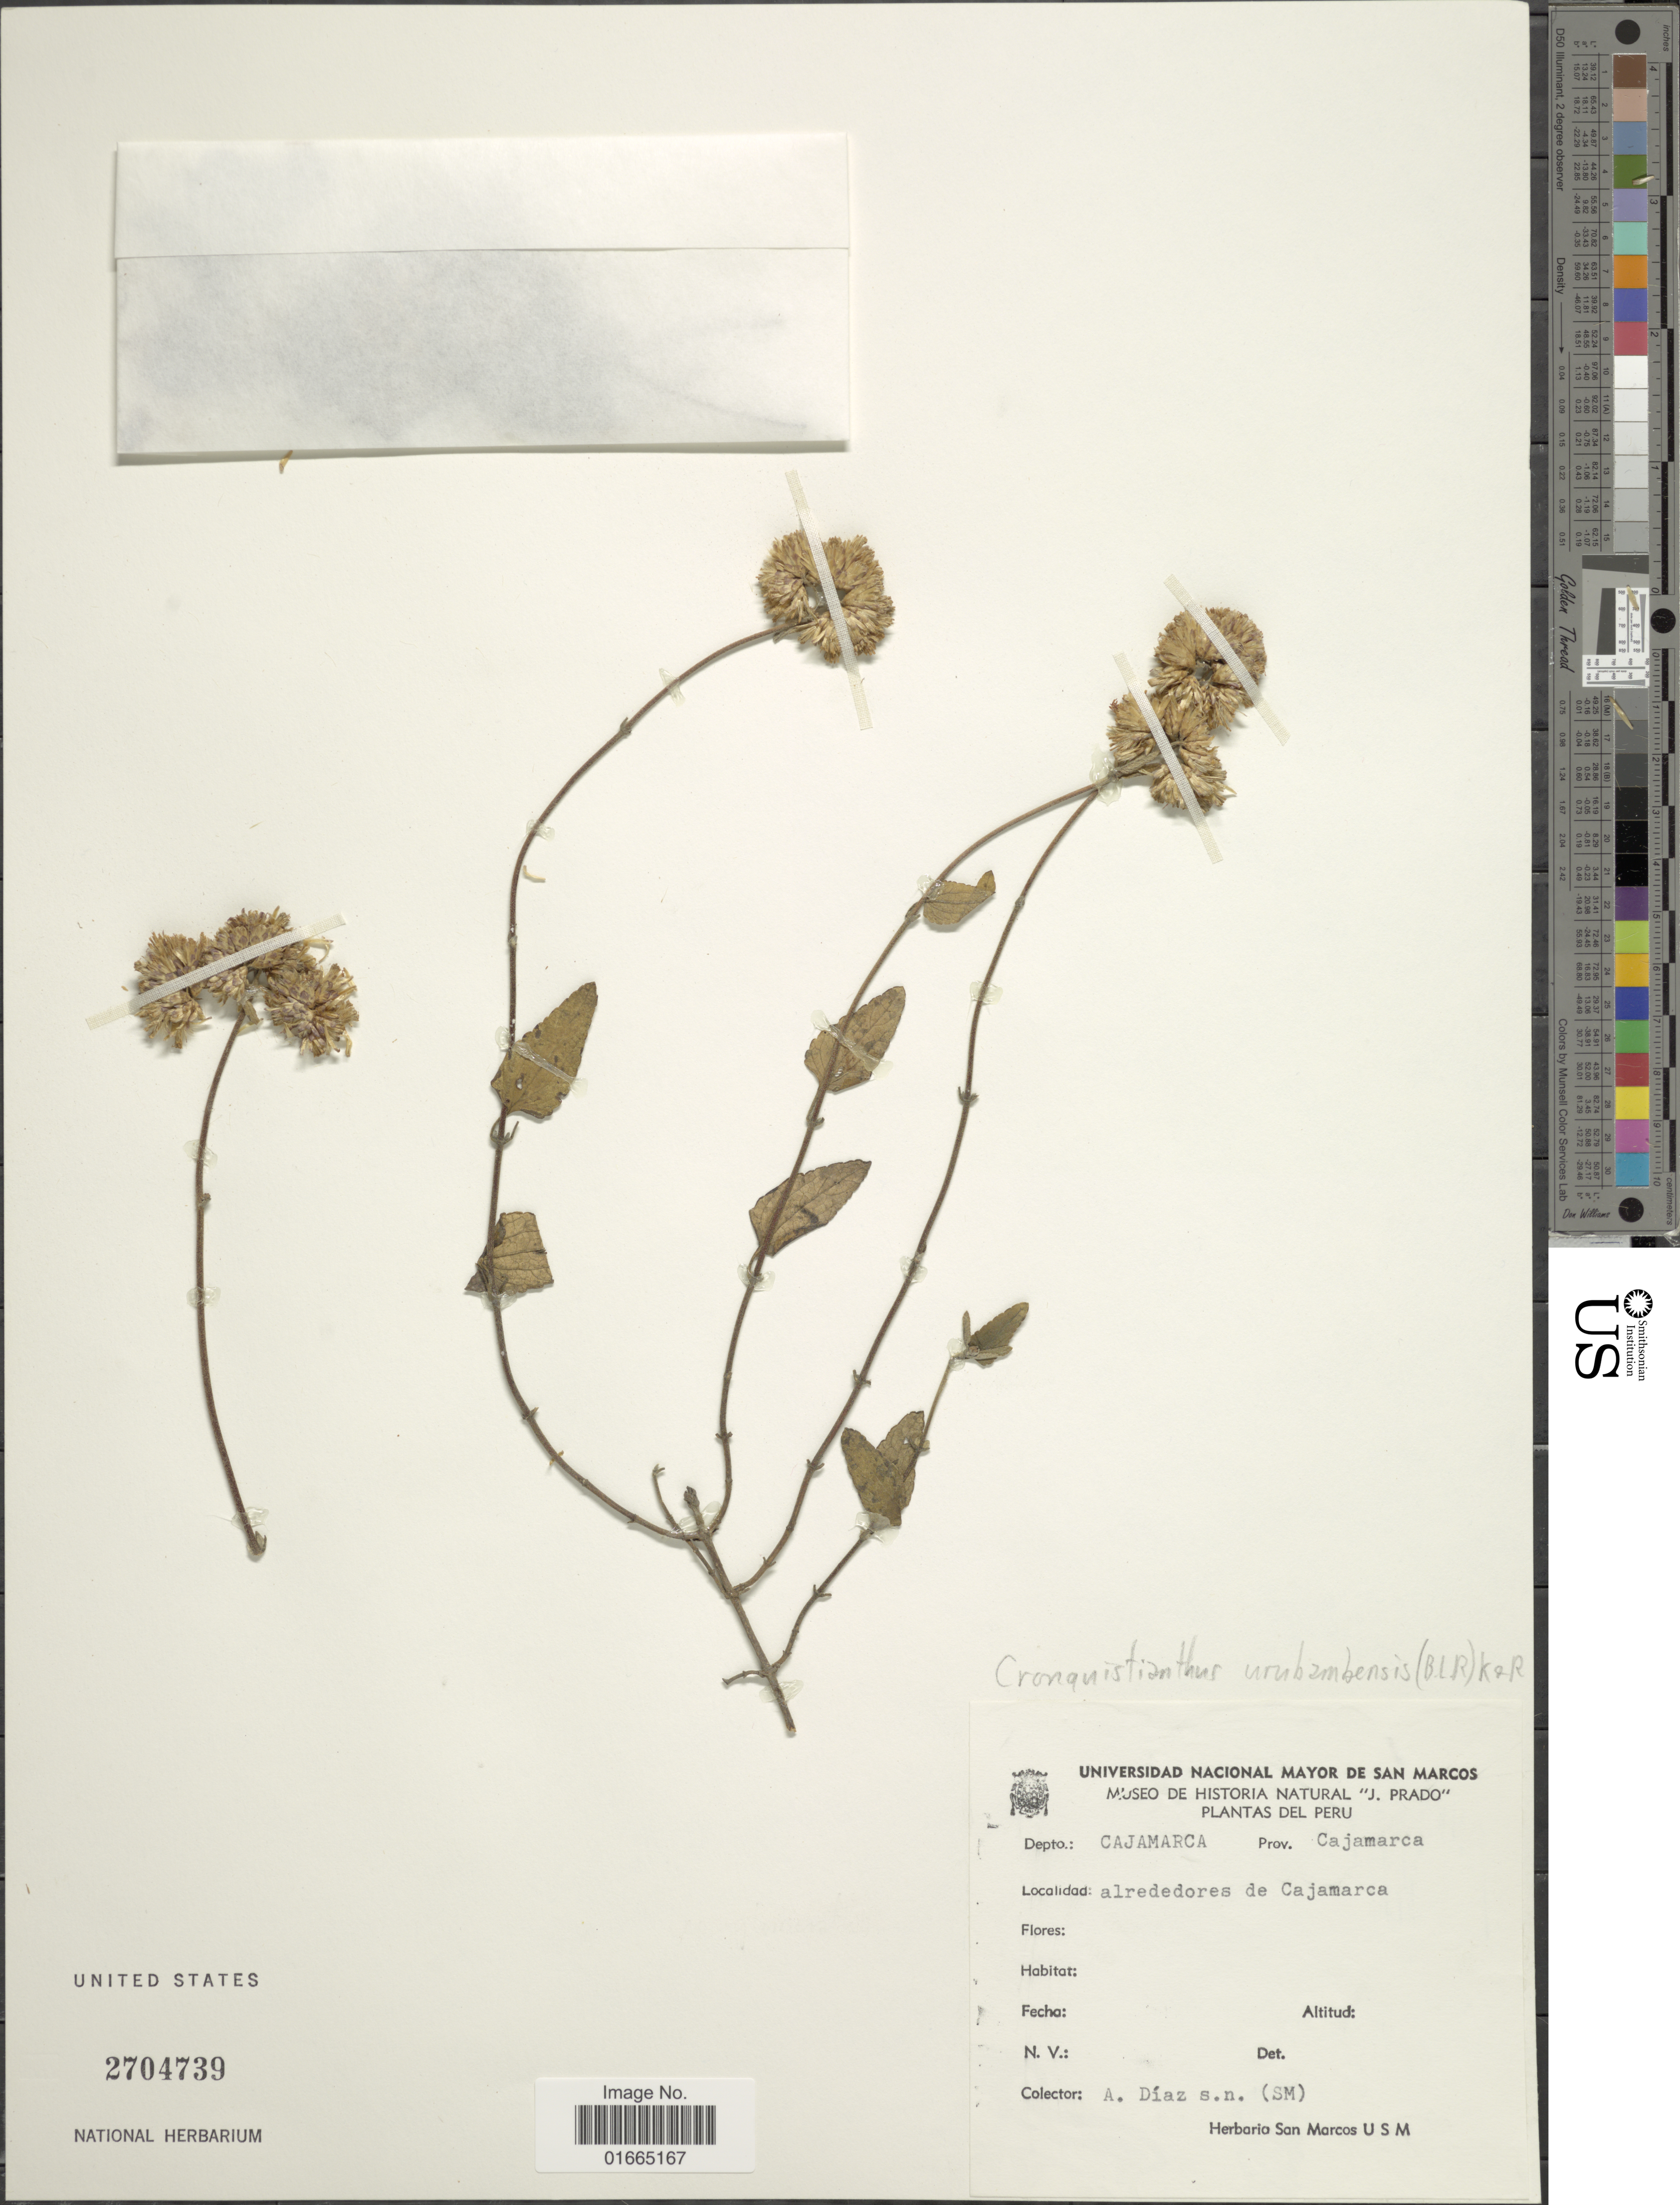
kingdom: Plantae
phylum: Tracheophyta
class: Magnoliopsida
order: Asterales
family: Asteraceae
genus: Cronquistianthus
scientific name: Cronquistianthus urubambensis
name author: (B.L. Rob.) R.M. King & H. Rob.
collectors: A. Díaz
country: Peru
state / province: Cajamarca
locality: Depto.: Cajamarca. Prov. Cajamarca. Alrededores de Cajamarca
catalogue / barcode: US 2704739